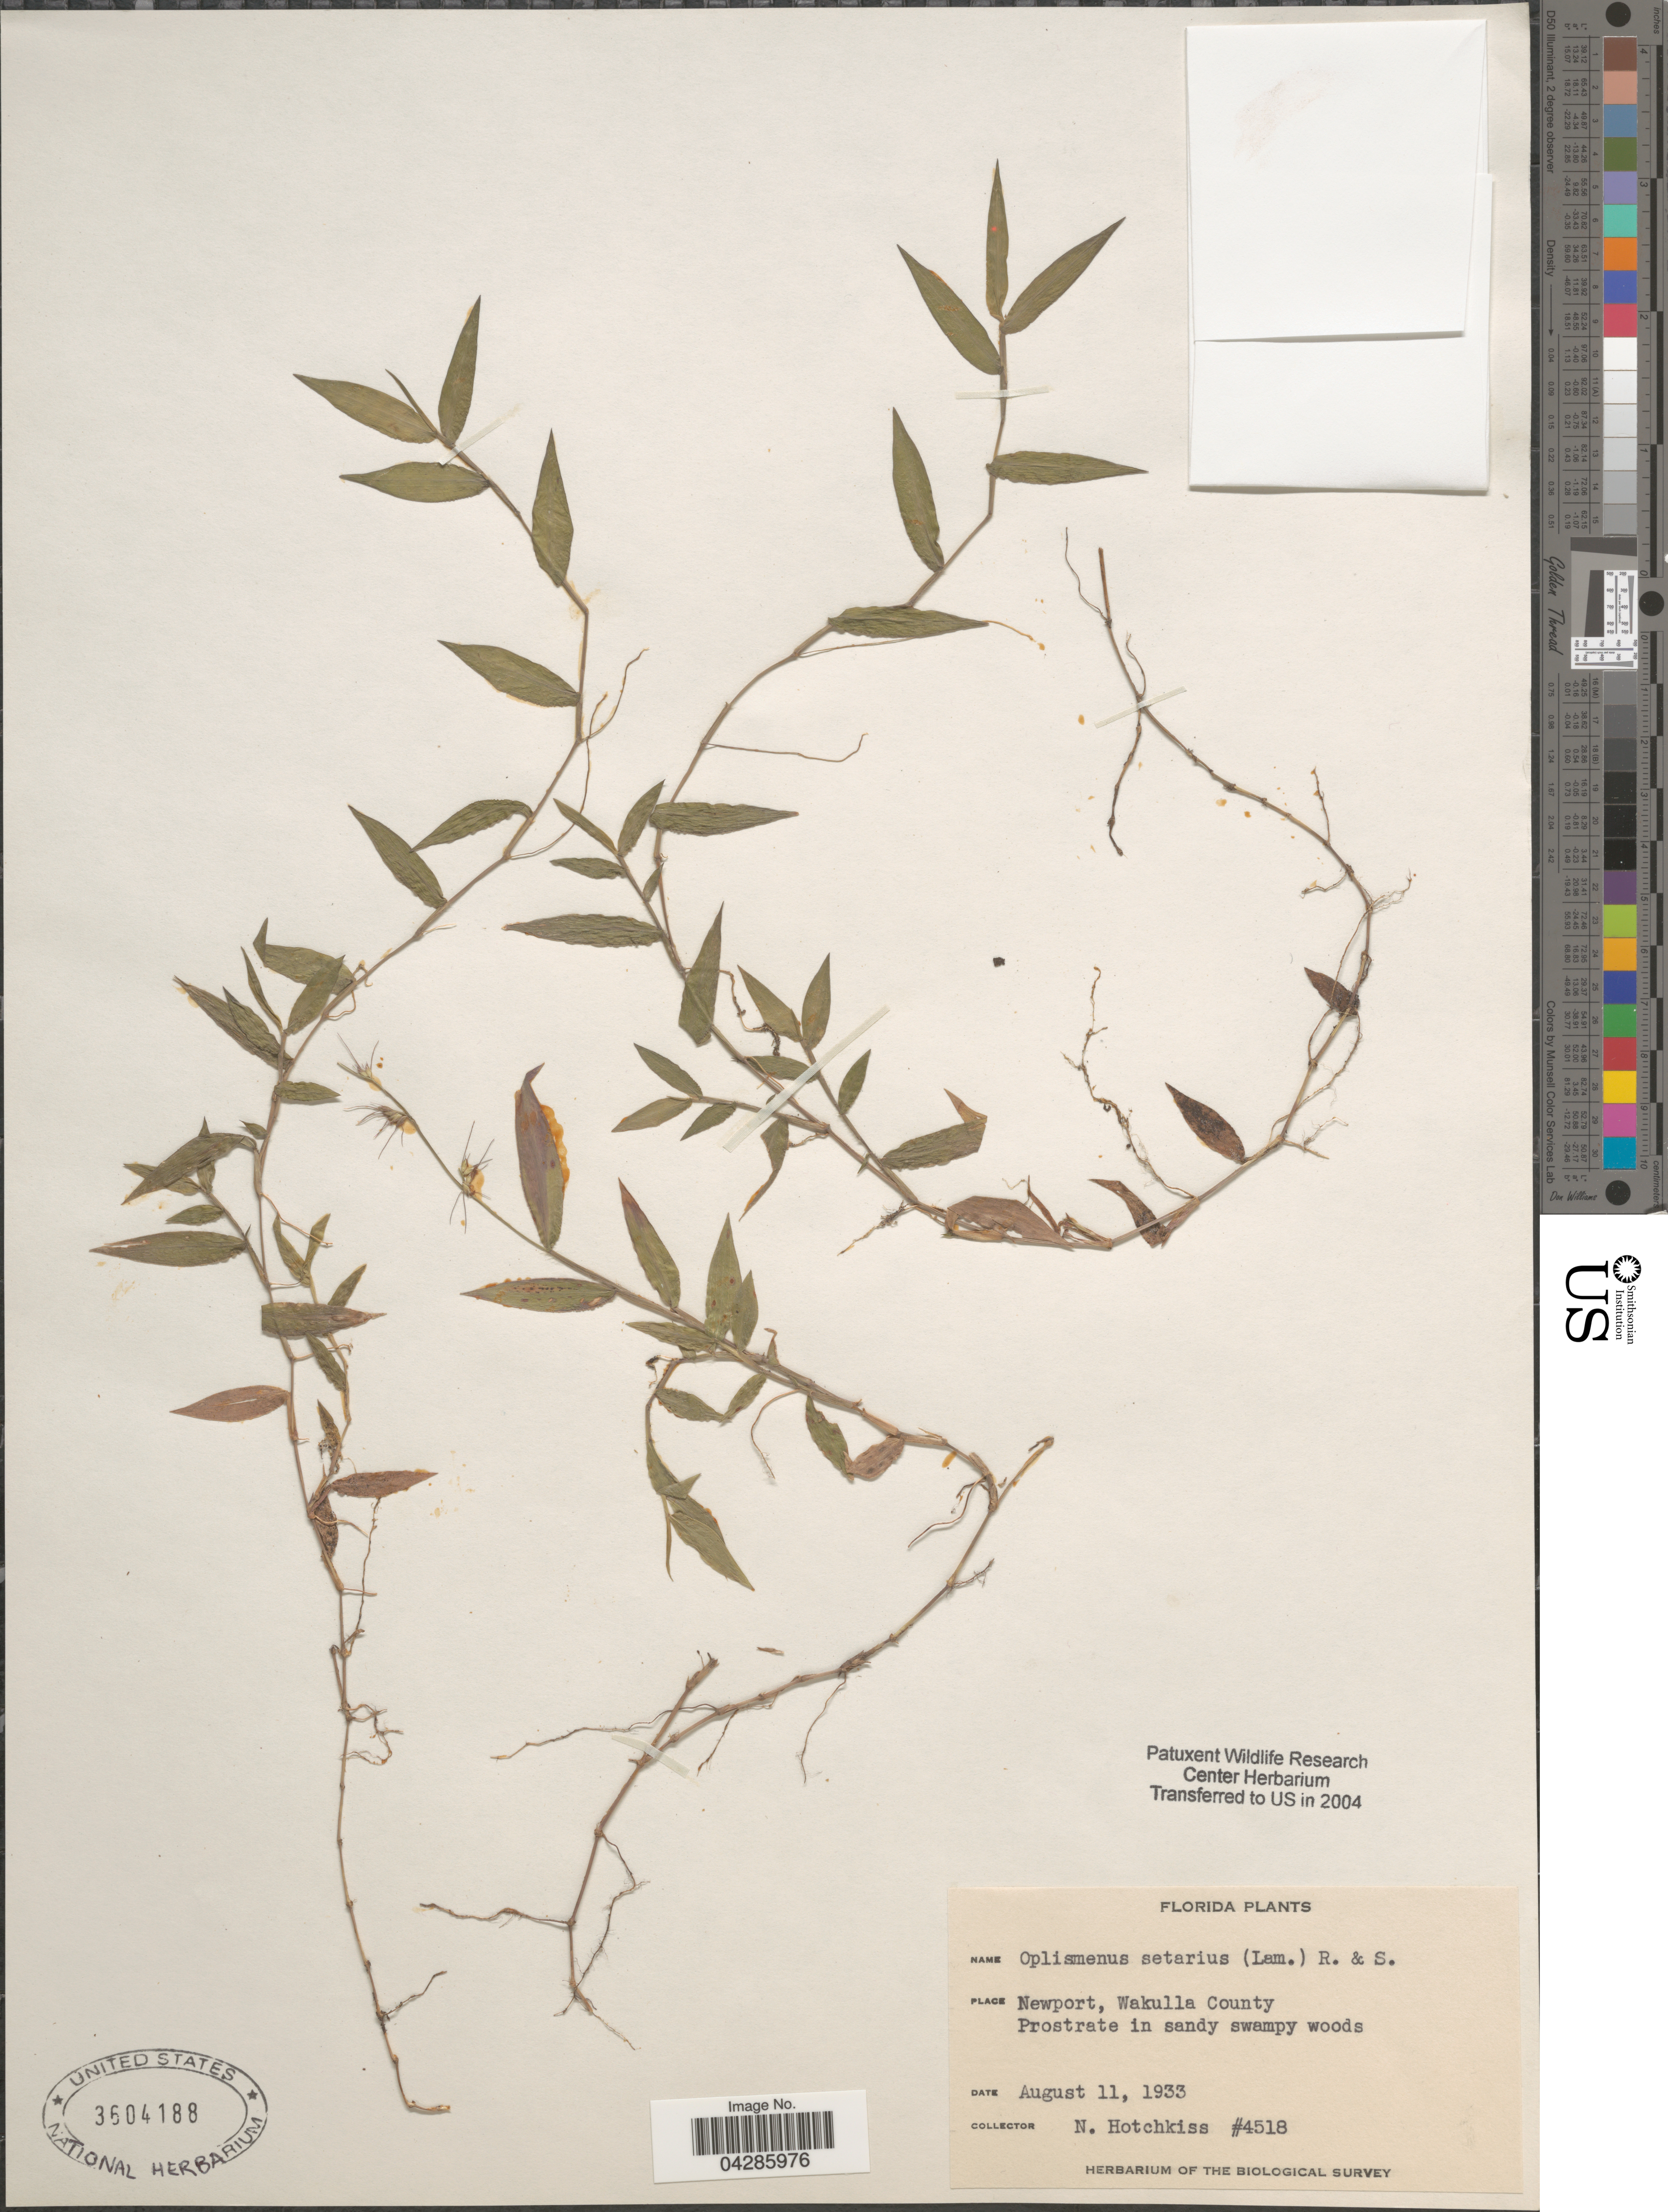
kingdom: Plantae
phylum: Tracheophyta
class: Liliopsida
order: Poales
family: Poaceae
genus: Oplismenus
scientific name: Oplismenus hirtellus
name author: (L.) P. Beauv.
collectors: N. Hotchkiss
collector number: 4518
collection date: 1933-08-11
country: United States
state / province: Florida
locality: Newport, Wakulla County. Prostrate in sandy swampy woods. The Biological Survey.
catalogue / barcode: US 3604188